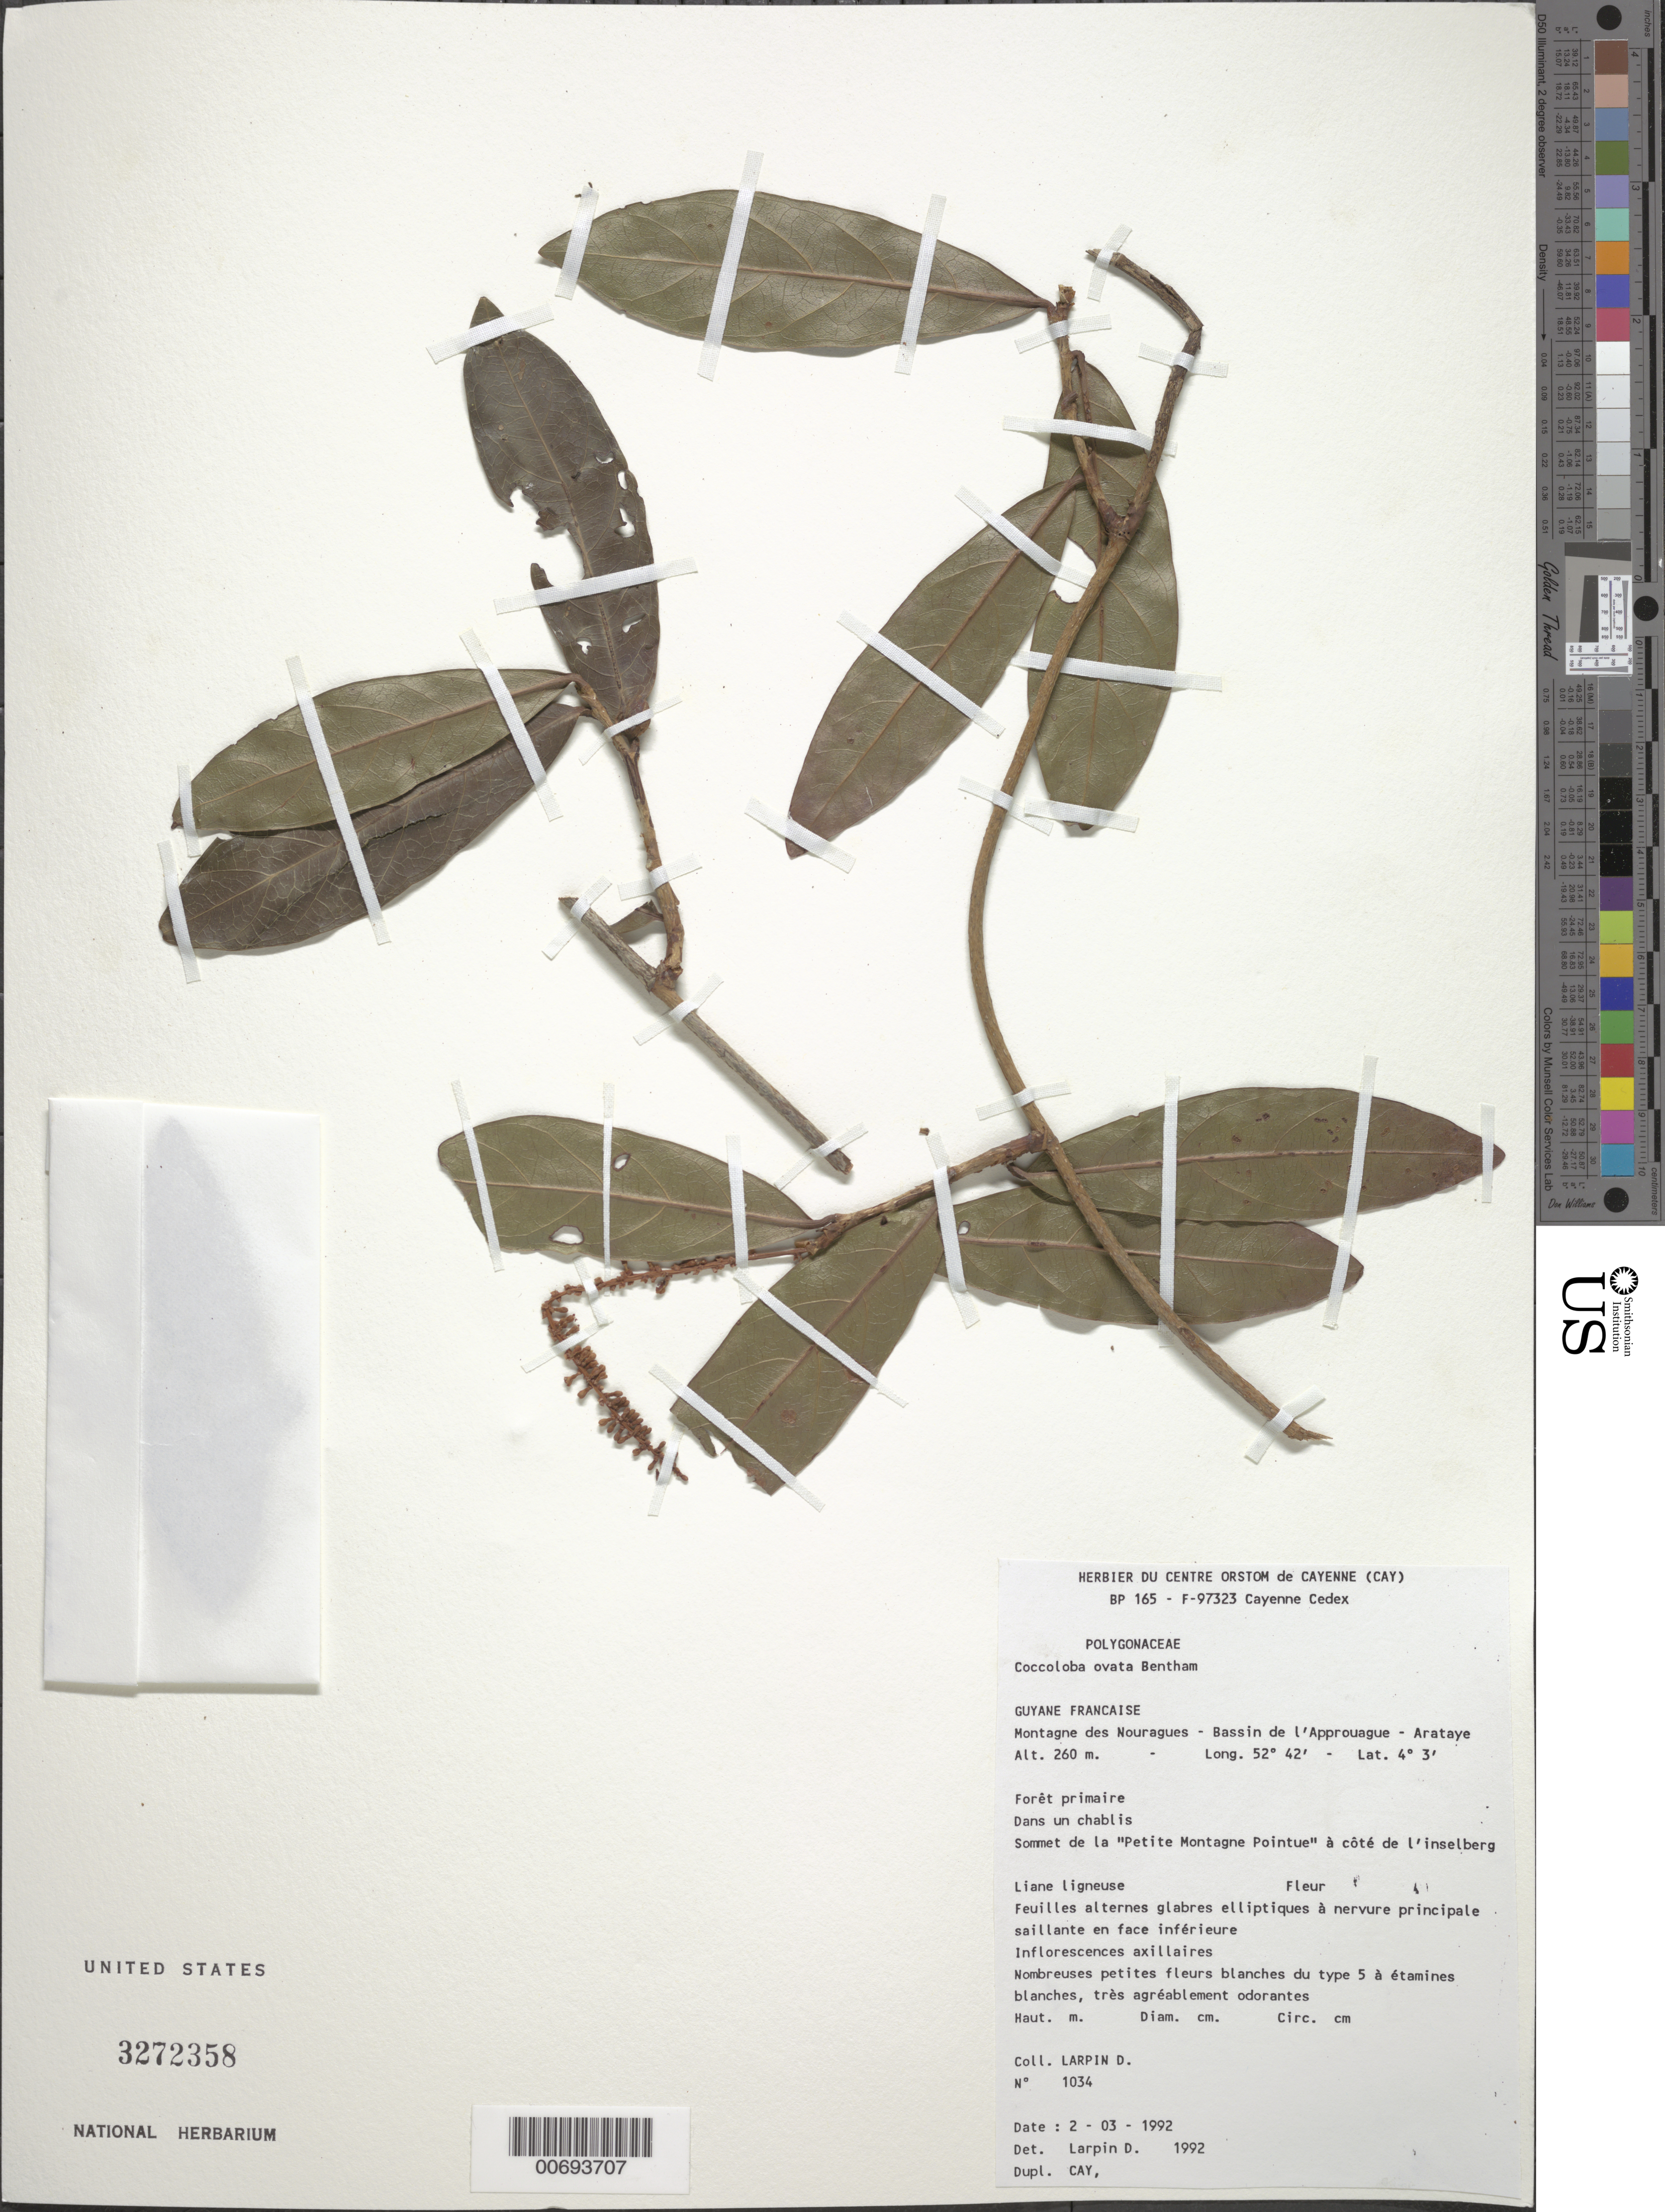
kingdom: Plantae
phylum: Tracheophyta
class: Magnoliopsida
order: Caryophyllales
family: Polygonaceae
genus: Coccoloba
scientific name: Coccoloba ovata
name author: Benth.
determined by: Larpin, D.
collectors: D. Larpin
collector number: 1034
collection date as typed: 2-Mar-92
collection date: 1992-03-02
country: French Guiana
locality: Station des Nouragues, Bassin de l'Approuague, Arataye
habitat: Primary forest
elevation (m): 260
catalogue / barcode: US 3272358